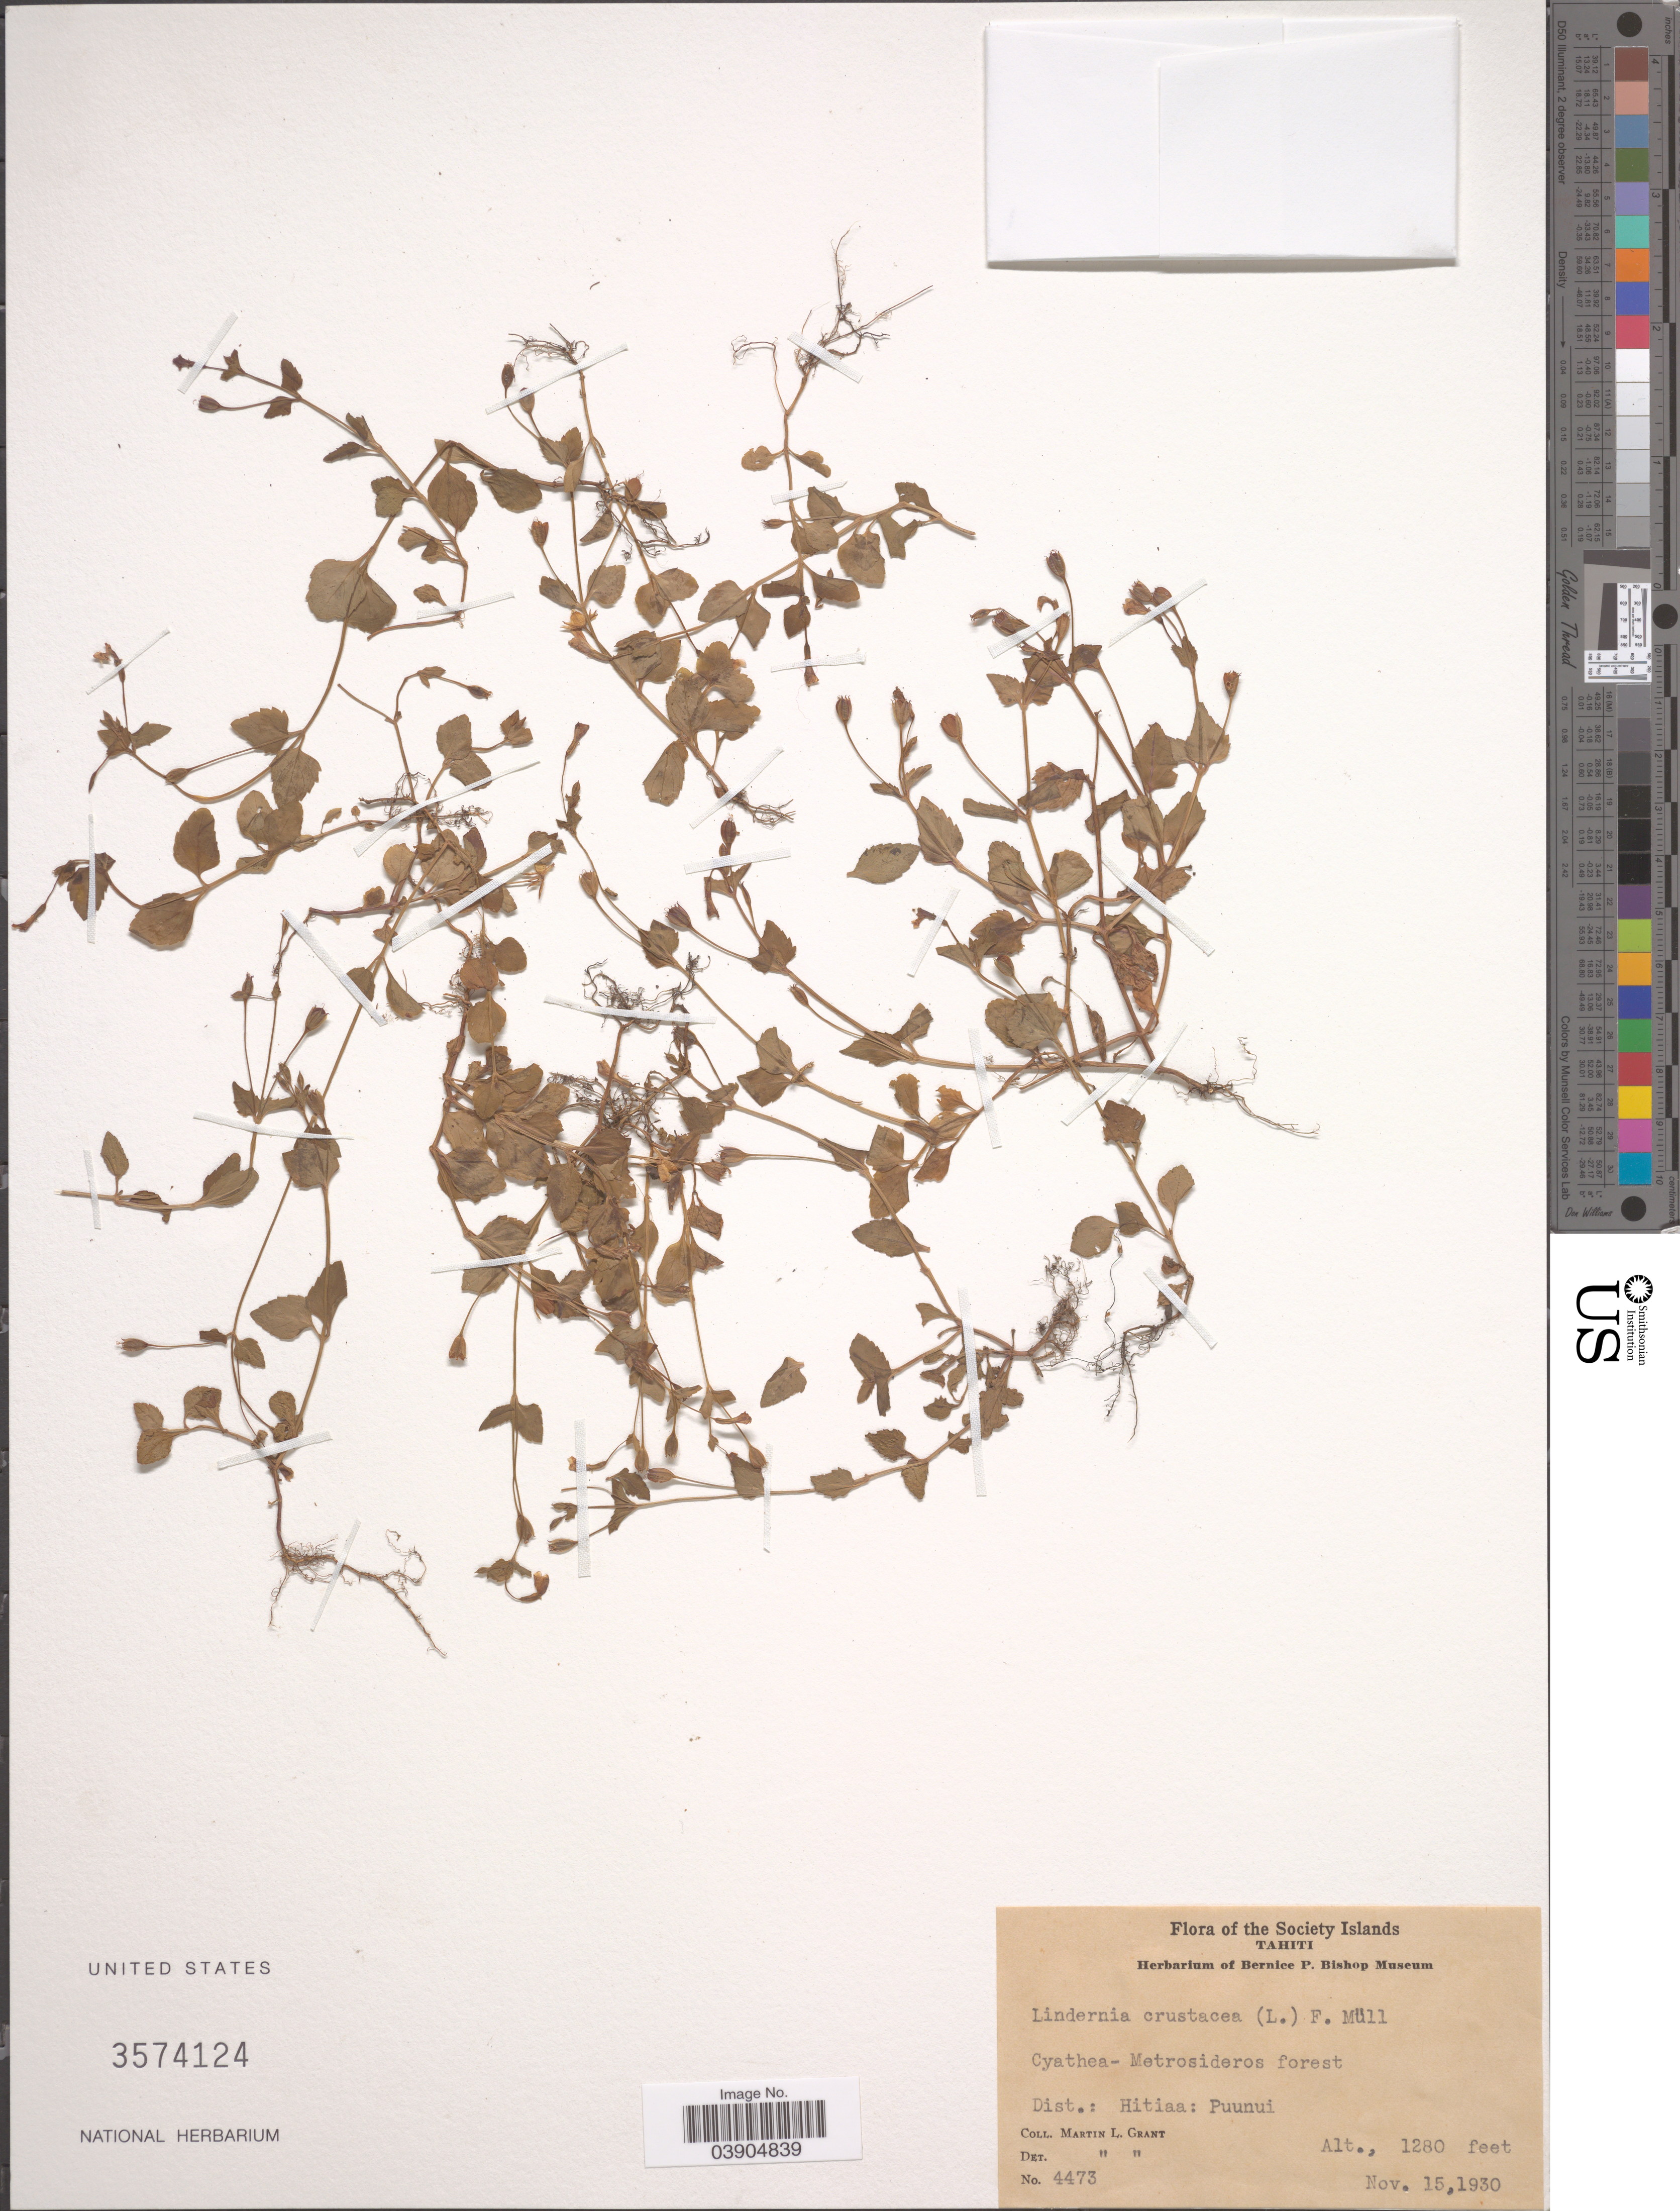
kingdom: Plantae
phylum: Tracheophyta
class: Magnoliopsida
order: Lamiales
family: Linderniaceae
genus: Lindernia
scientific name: Lindernia crustacea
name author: (L.) F. Muell.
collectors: M. L. Grant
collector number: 4473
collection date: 1930-11-15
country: French Polynesia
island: Tahiti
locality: The Society Islands. Tahiti. Dist.: Hitiaa: Puunui.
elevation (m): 390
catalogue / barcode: US 3574124